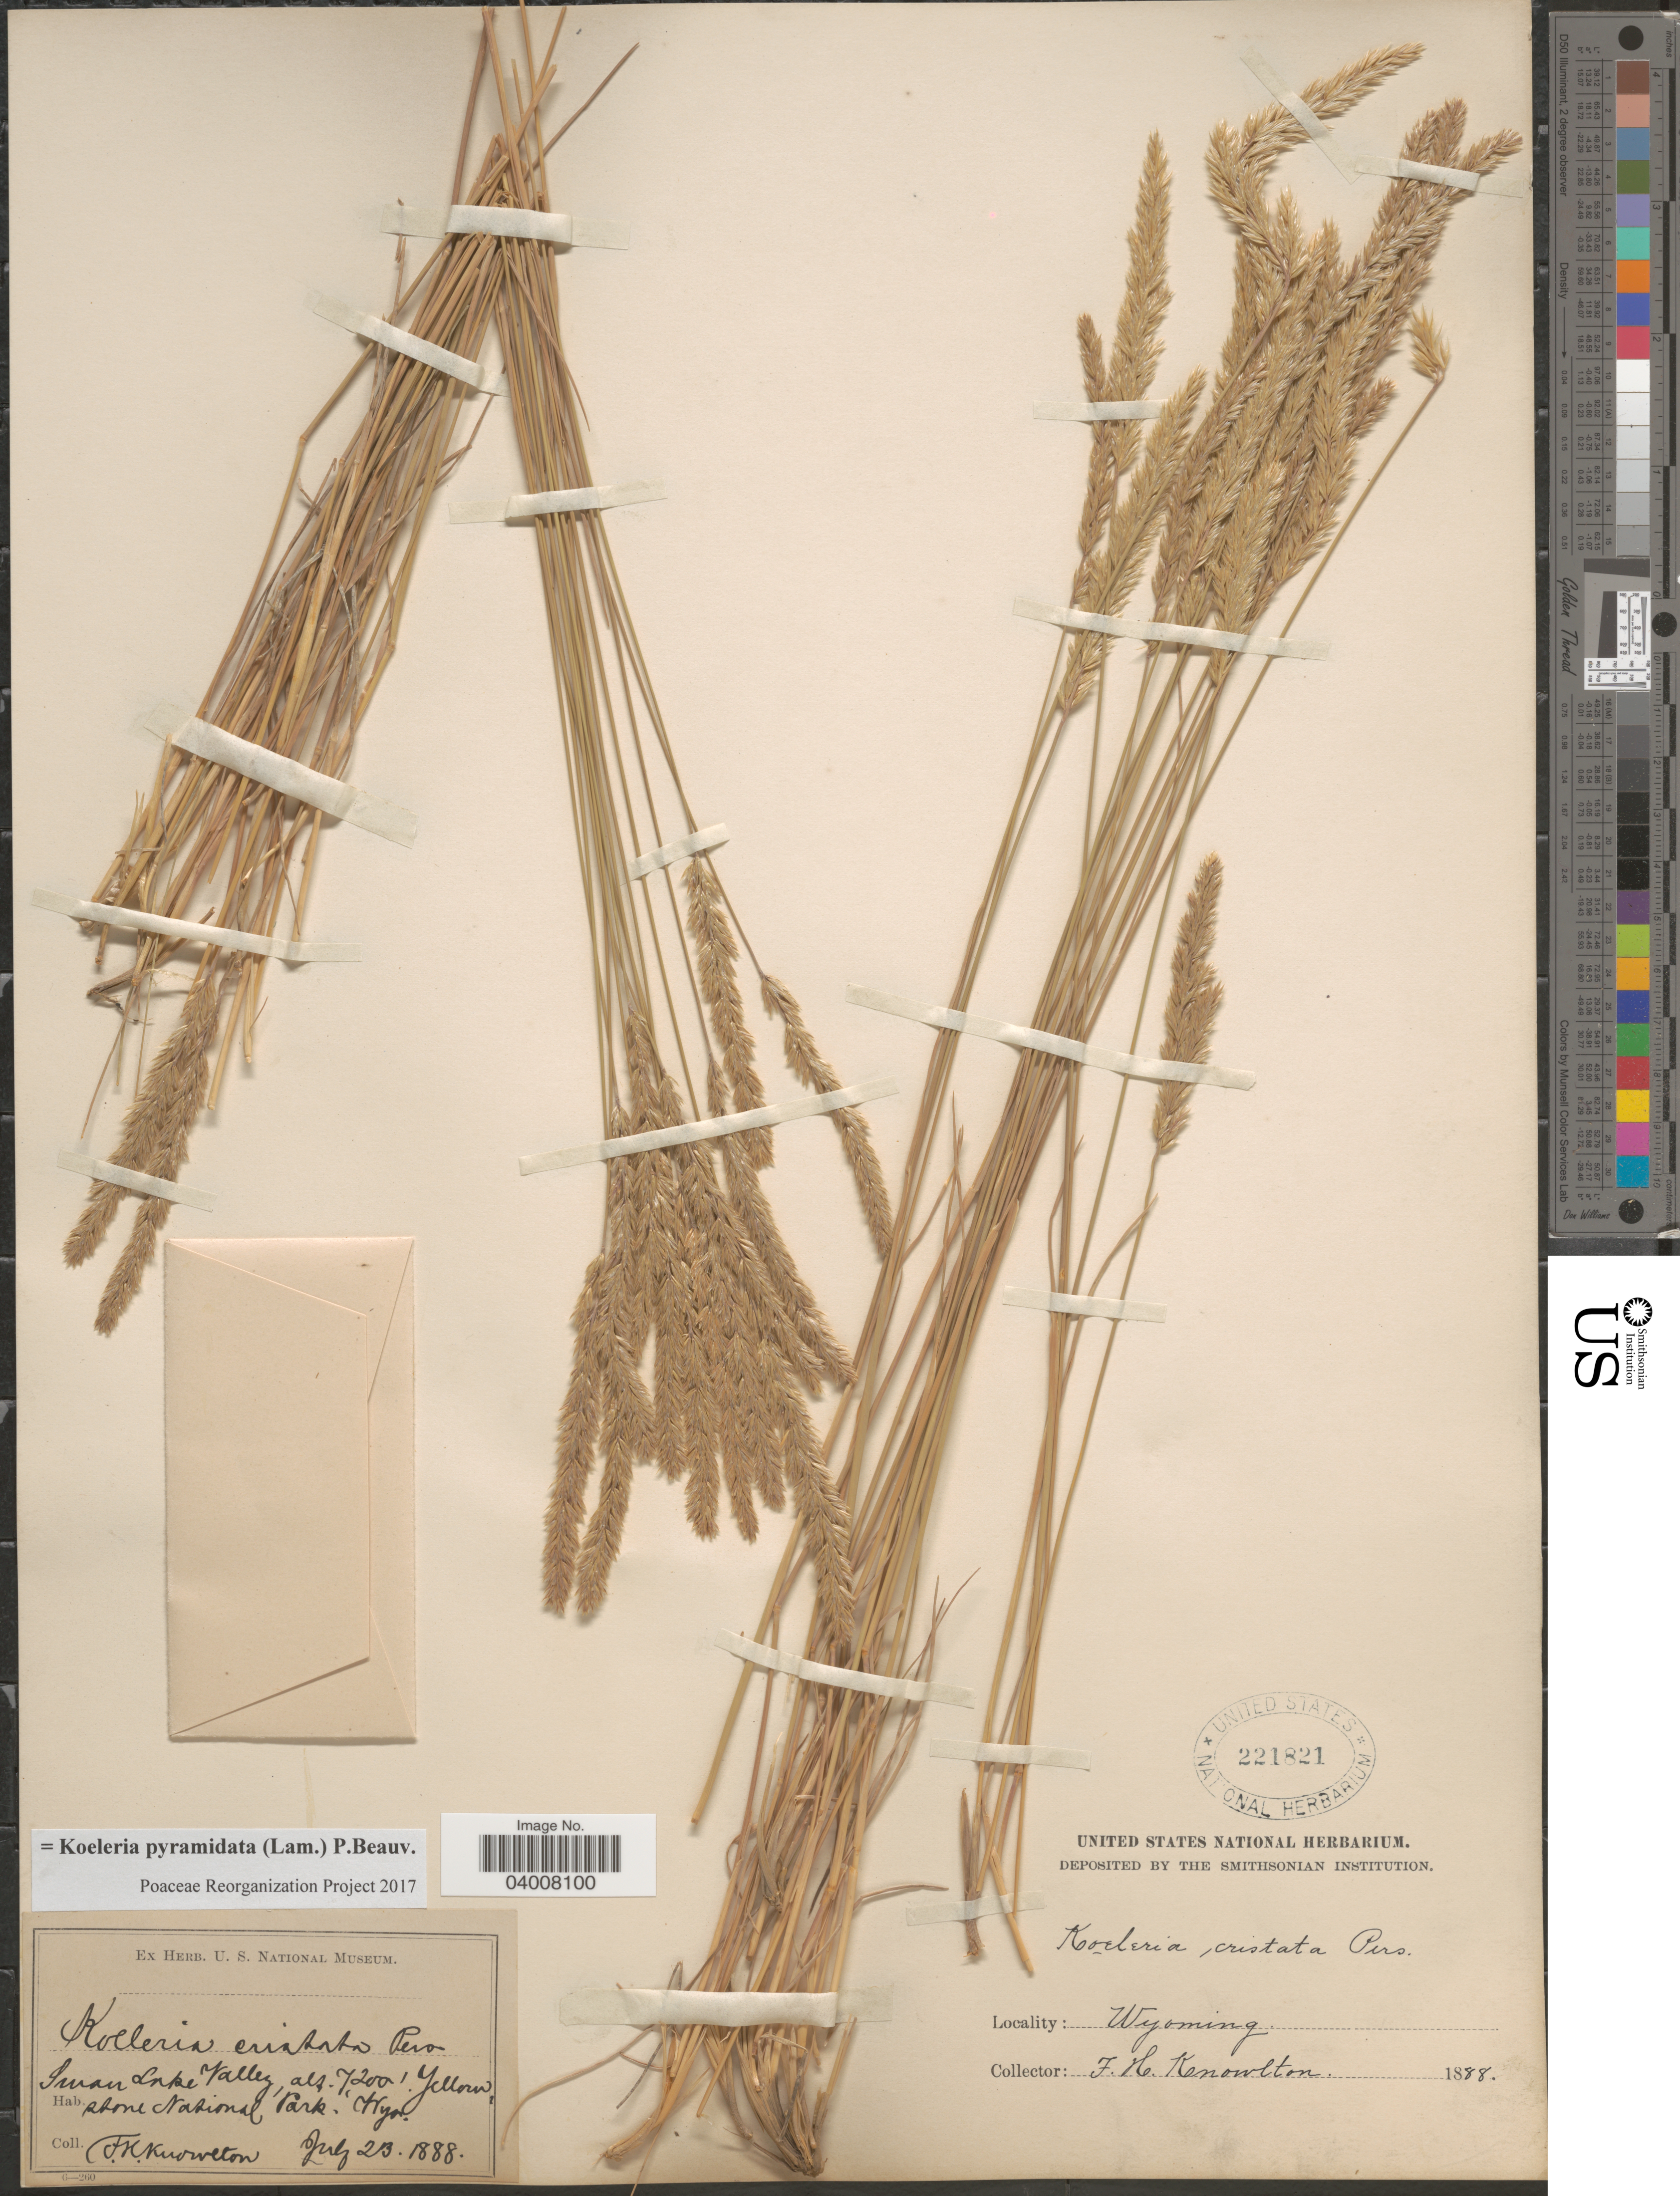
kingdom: Plantae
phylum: Tracheophyta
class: Liliopsida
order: Poales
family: Poaceae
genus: Koeleria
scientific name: Koeleria pyramidata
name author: (Lam.) P. Beauv.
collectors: F. H. Knowlton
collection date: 1888-07-23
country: United States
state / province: Wyoming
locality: Swan Lake Valley, Yellowstone National Park.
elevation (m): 2195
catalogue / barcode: US 221821